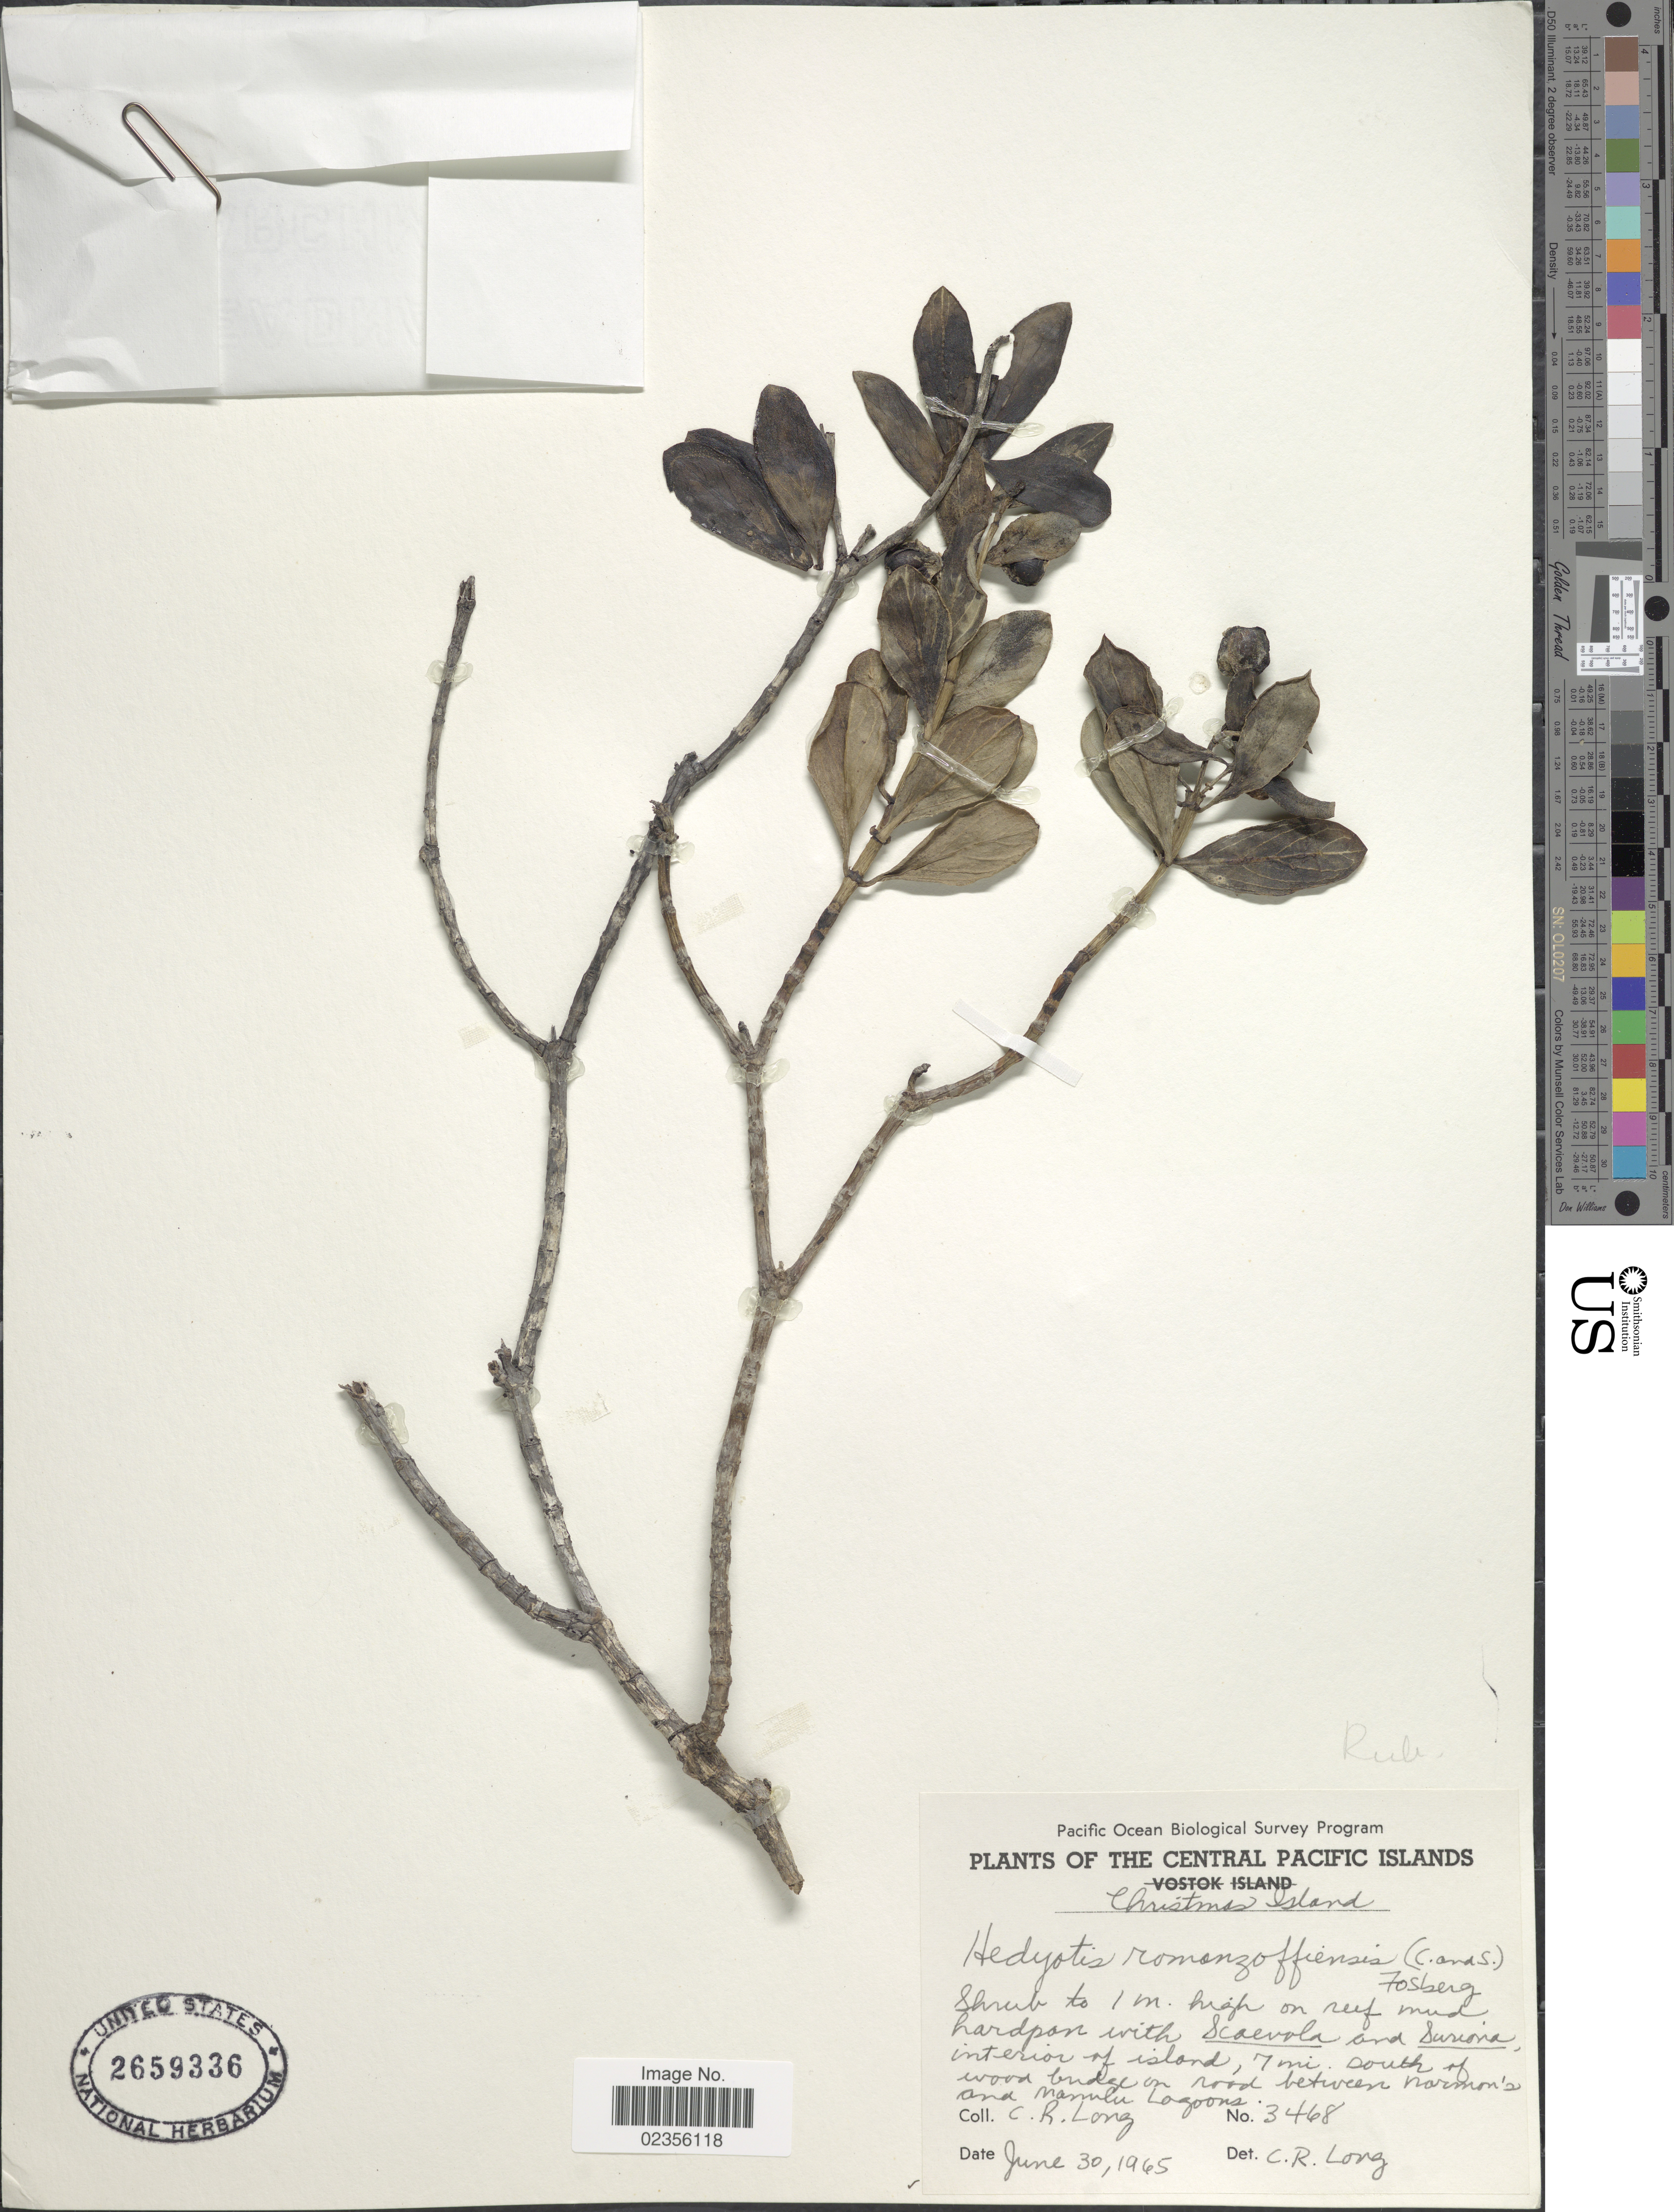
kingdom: Plantae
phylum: Tracheophyta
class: Magnoliopsida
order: Gentianales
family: Rubiaceae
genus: Kadua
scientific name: Kadua romanzoffiensis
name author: Cham. & Schltdl.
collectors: C. R. Long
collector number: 3468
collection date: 1965-06-30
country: Australia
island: Christmas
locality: Central Pacific Islands. Christmas Island. Interior of island, 7 mi. South of wood bridge on road between Normon's and Manulu Lagoons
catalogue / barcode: US 2659336